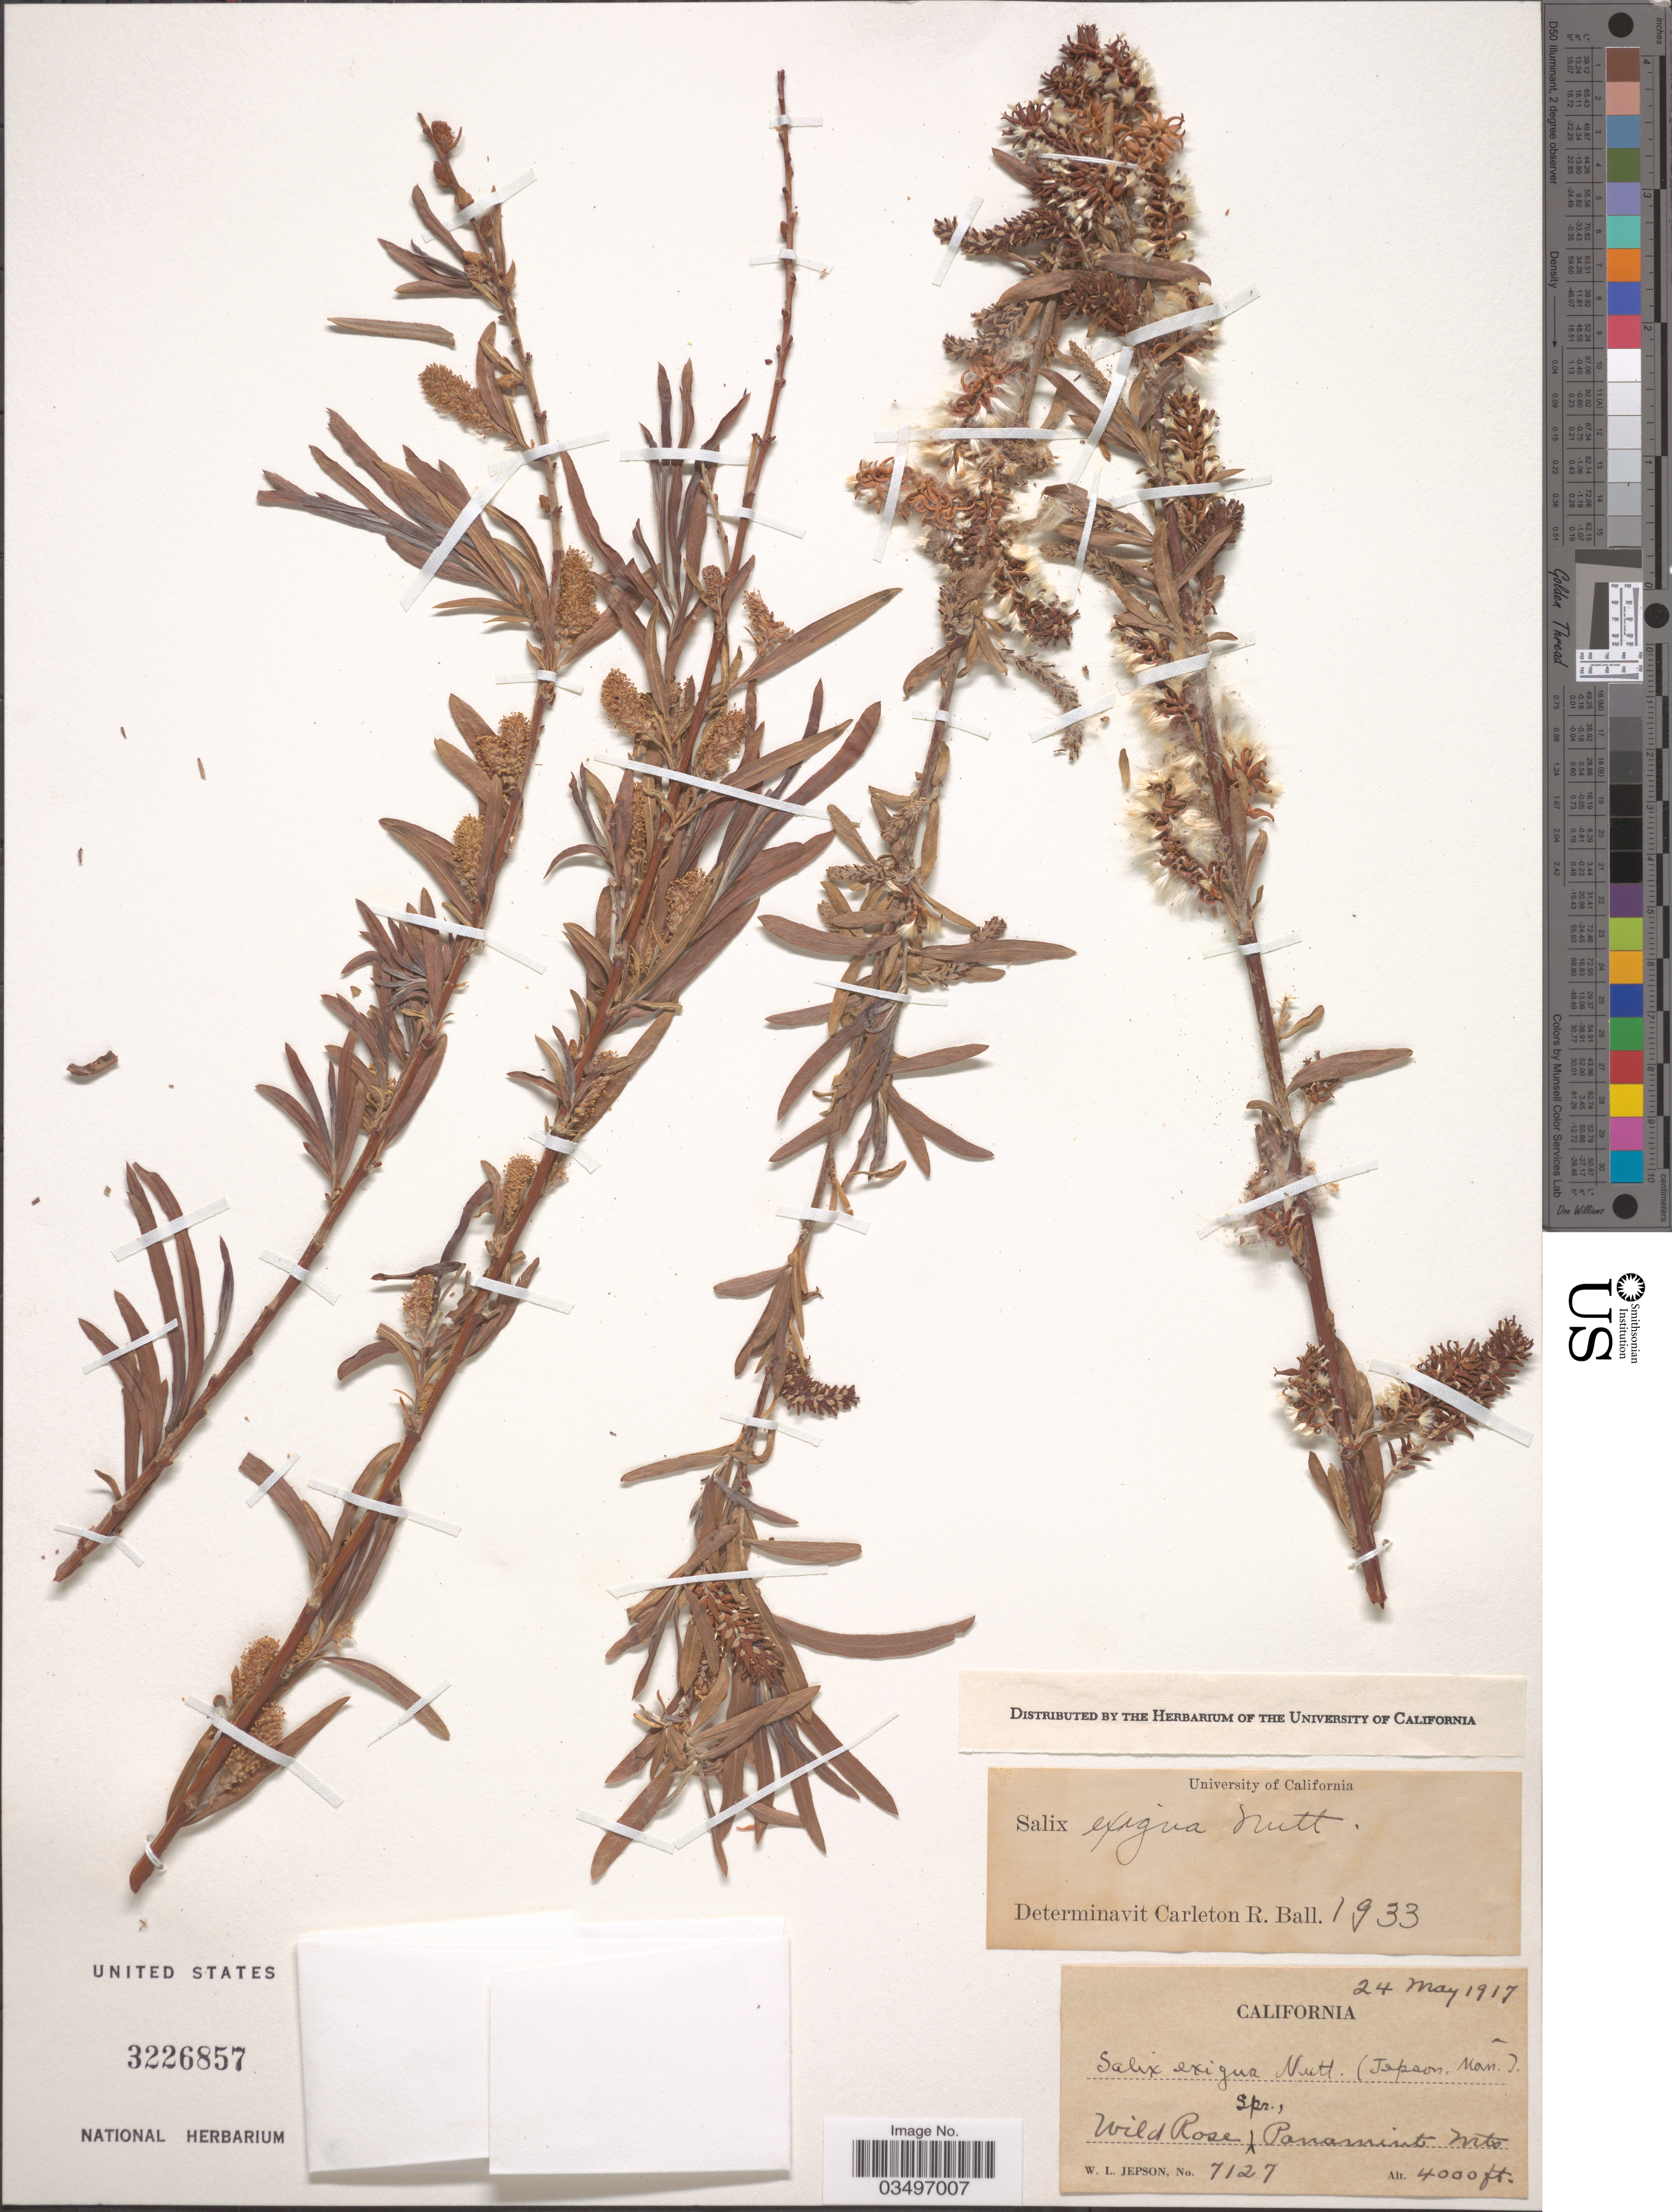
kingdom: Plantae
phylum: Tracheophyta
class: Magnoliopsida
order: Malpighiales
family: Salicaceae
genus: Salix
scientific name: Salix exigua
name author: Nutt.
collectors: W. L. Jepson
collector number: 7127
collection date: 1917-05-24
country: United States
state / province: California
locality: Wild Rose, Spr., Panamint Mts.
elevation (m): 1219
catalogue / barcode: US 3226857